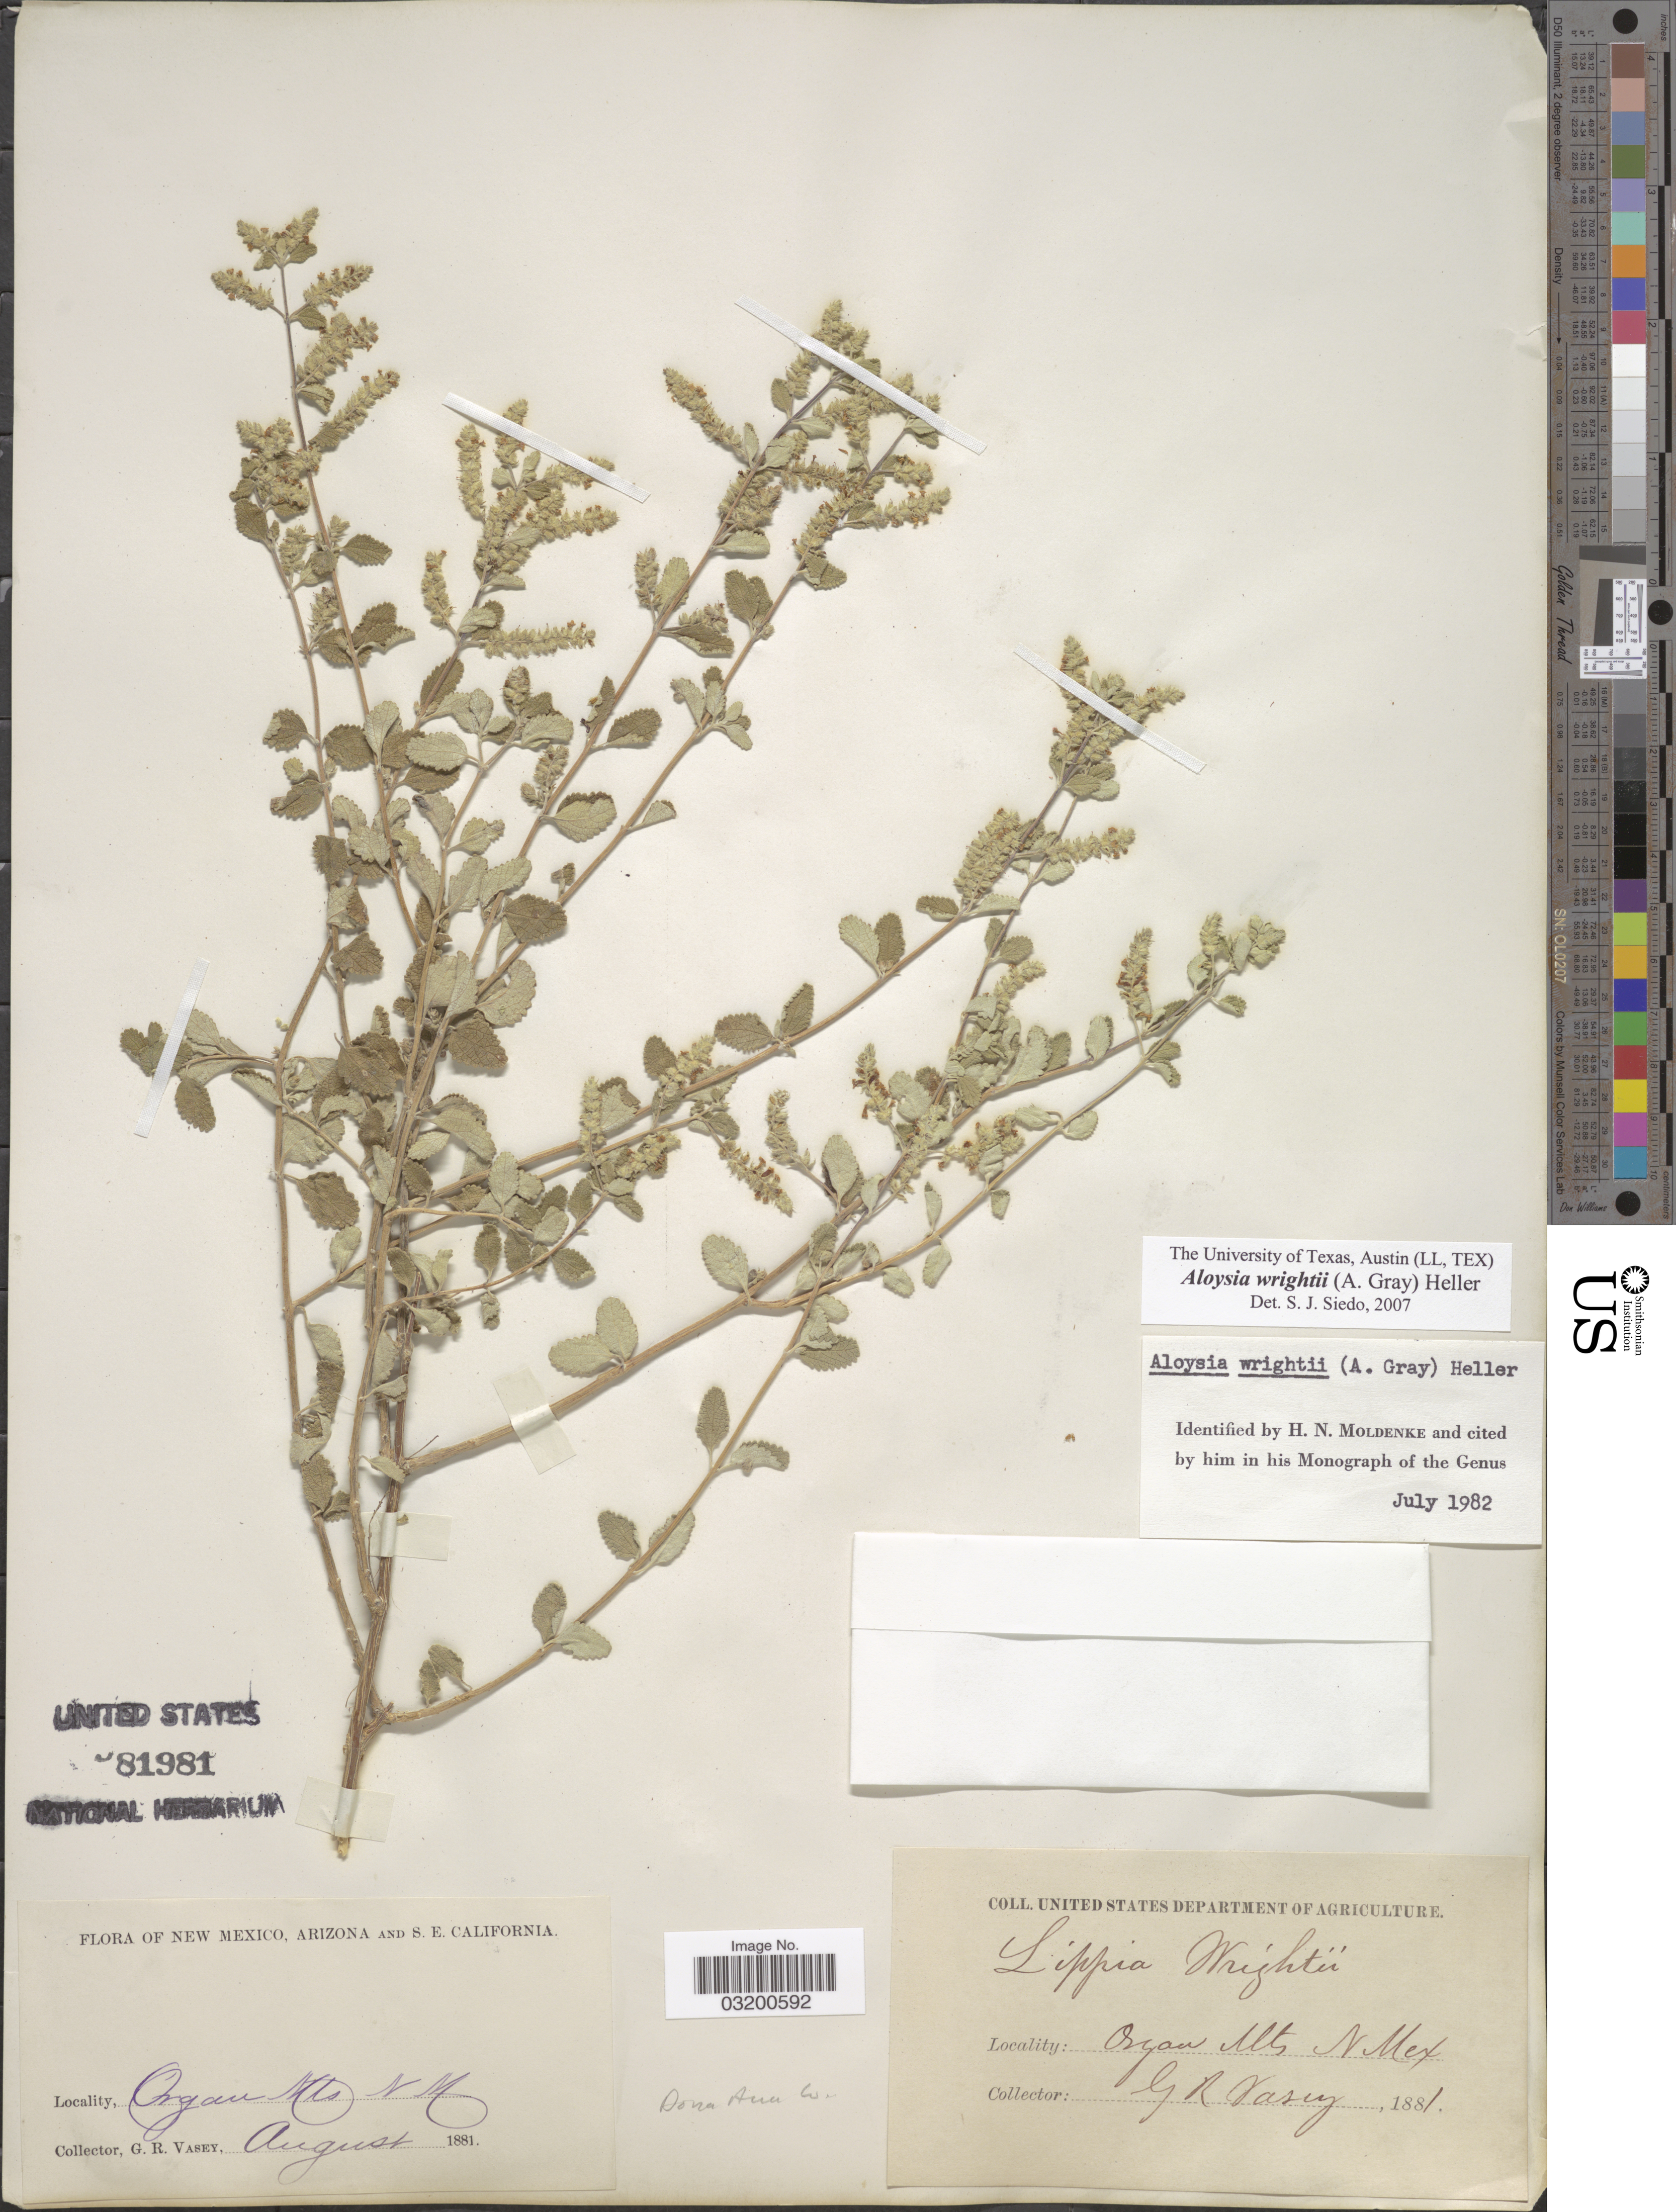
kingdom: Plantae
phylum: Tracheophyta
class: Magnoliopsida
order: Lamiales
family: Verbenaceae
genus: Aloysia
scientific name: Aloysia wrightii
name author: A. Heller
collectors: G. R. Vasey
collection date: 1881-08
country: United States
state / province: New Mexico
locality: Organ Mts. Dona Ana Co.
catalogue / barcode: US 81981